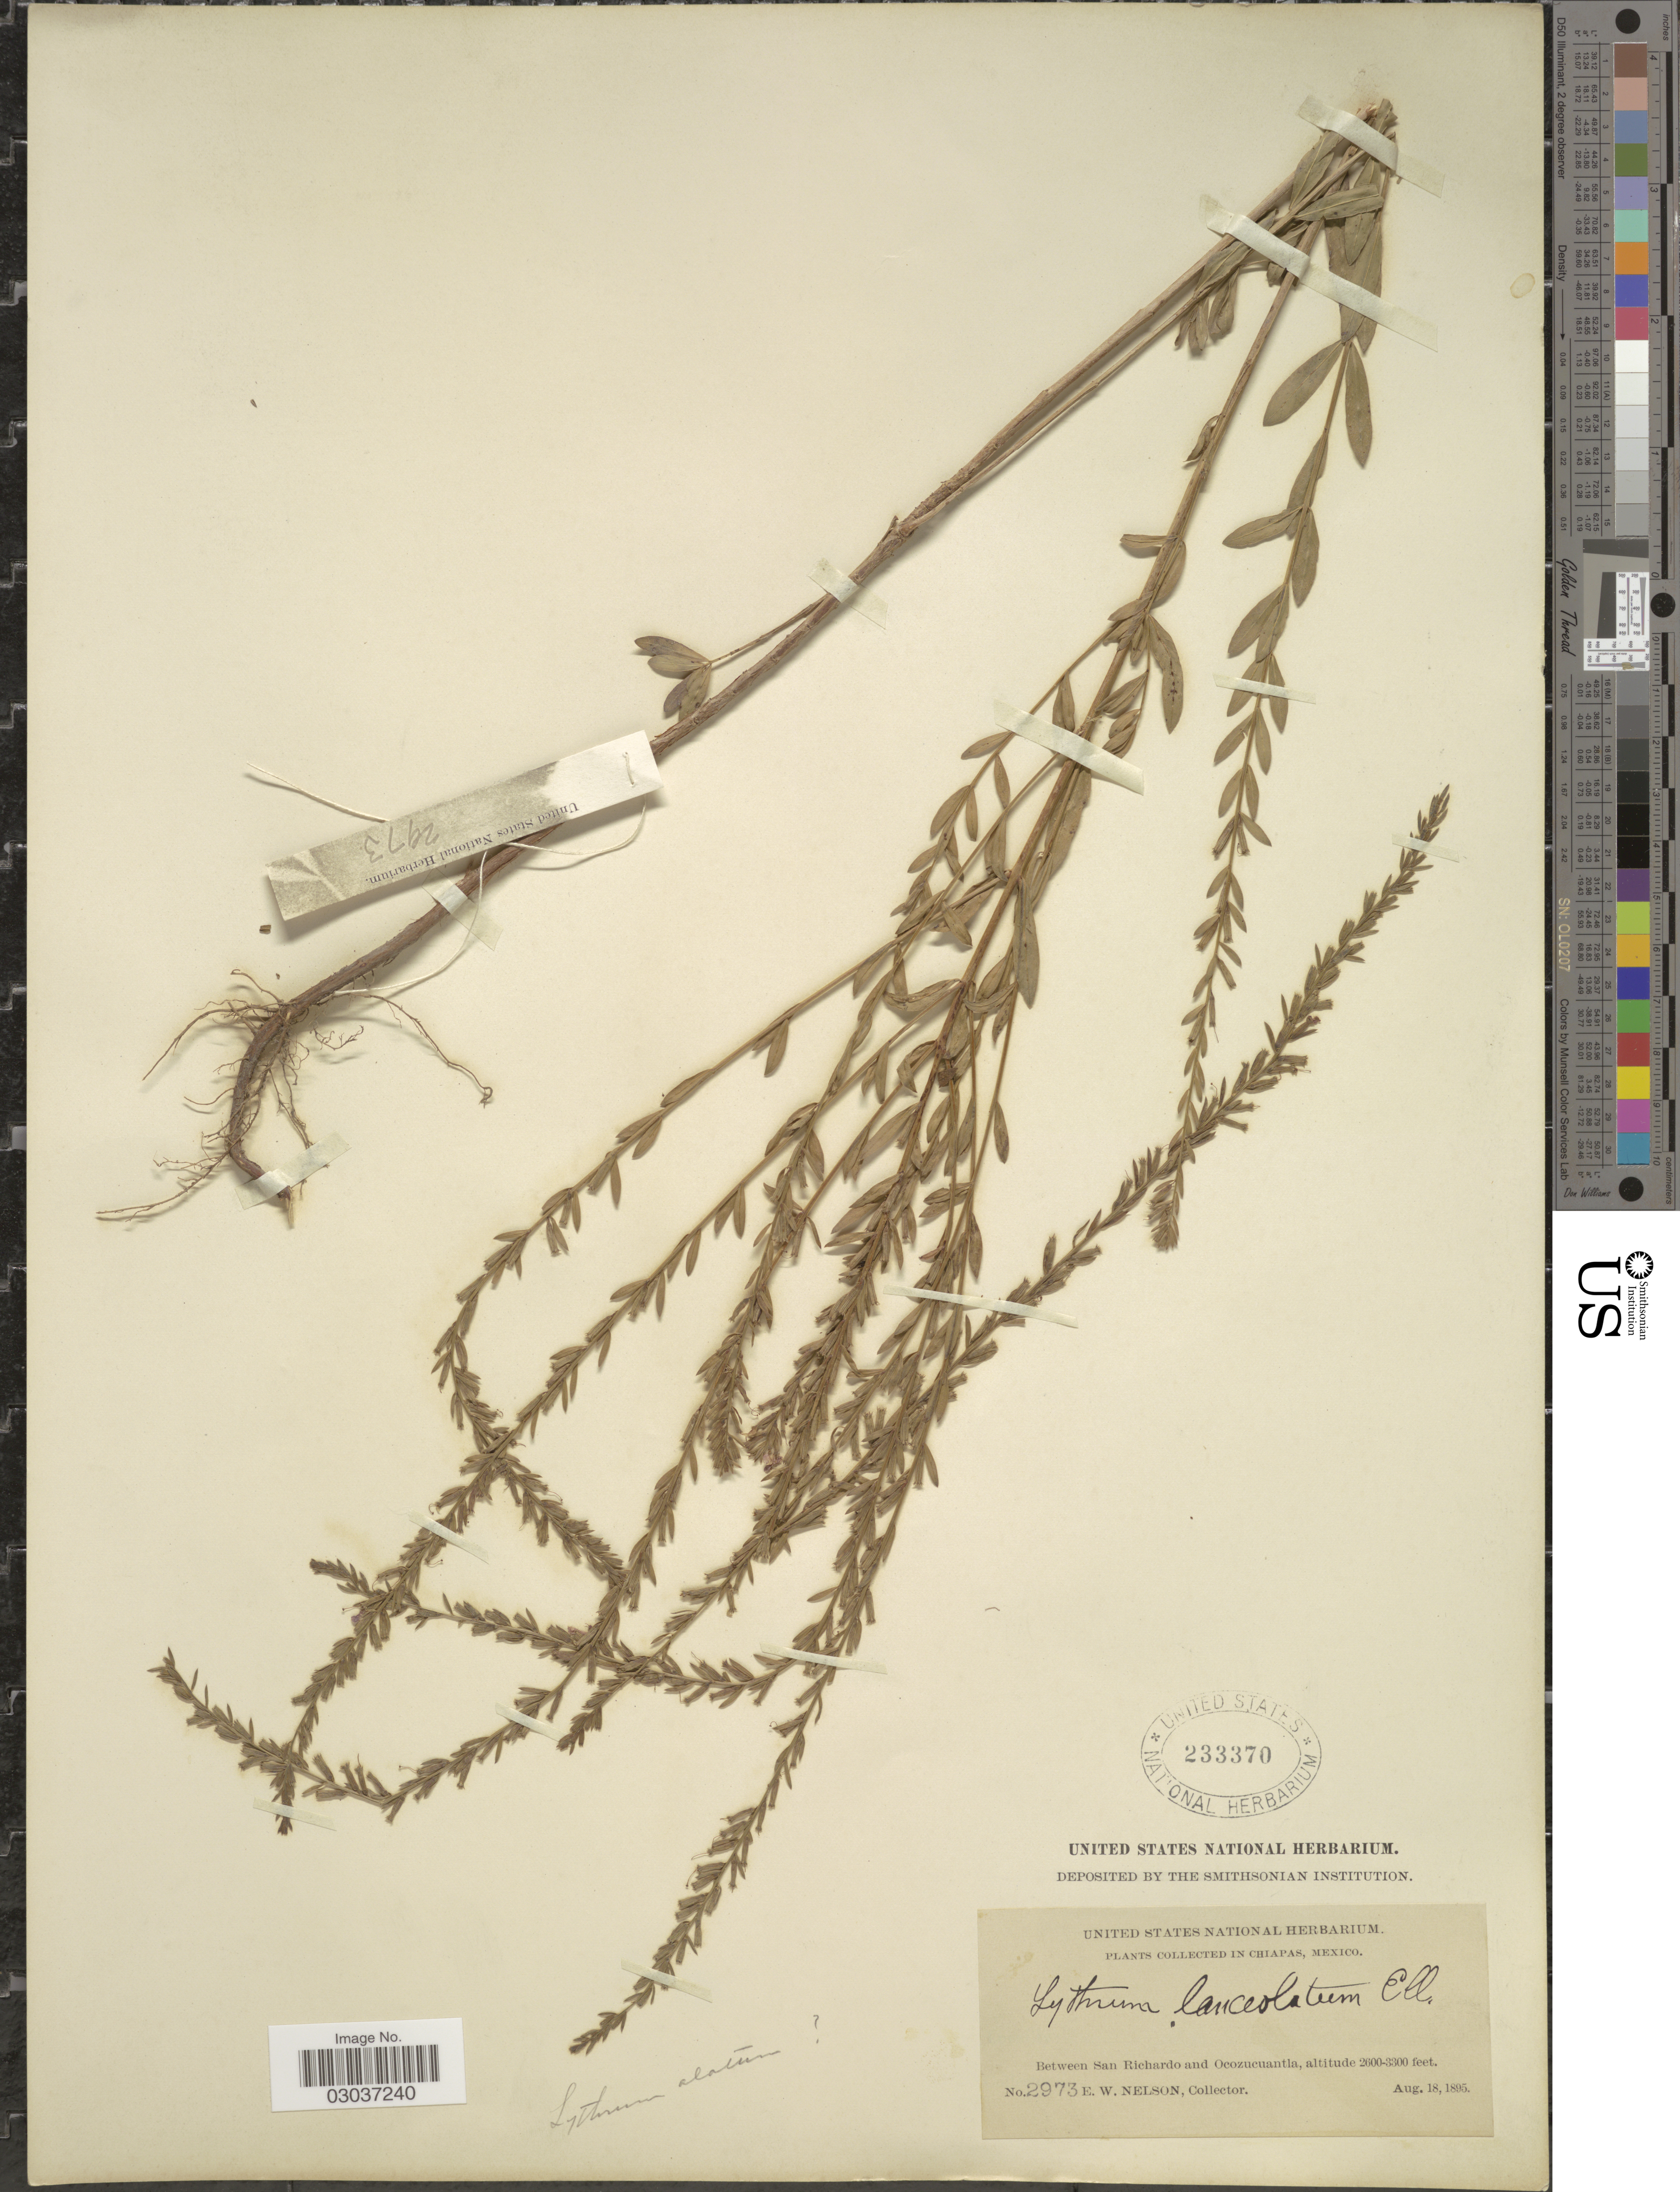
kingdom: Plantae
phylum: Tracheophyta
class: Magnoliopsida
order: Myrtales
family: Lythraceae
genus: Lythrum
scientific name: Lythrum lanceolatum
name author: Elliott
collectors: E. W. Nelson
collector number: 2973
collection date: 1895-08-18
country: Mexico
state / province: Chiapas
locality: Between San Richardo and Ocozucuantla.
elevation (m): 792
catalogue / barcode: US 233370